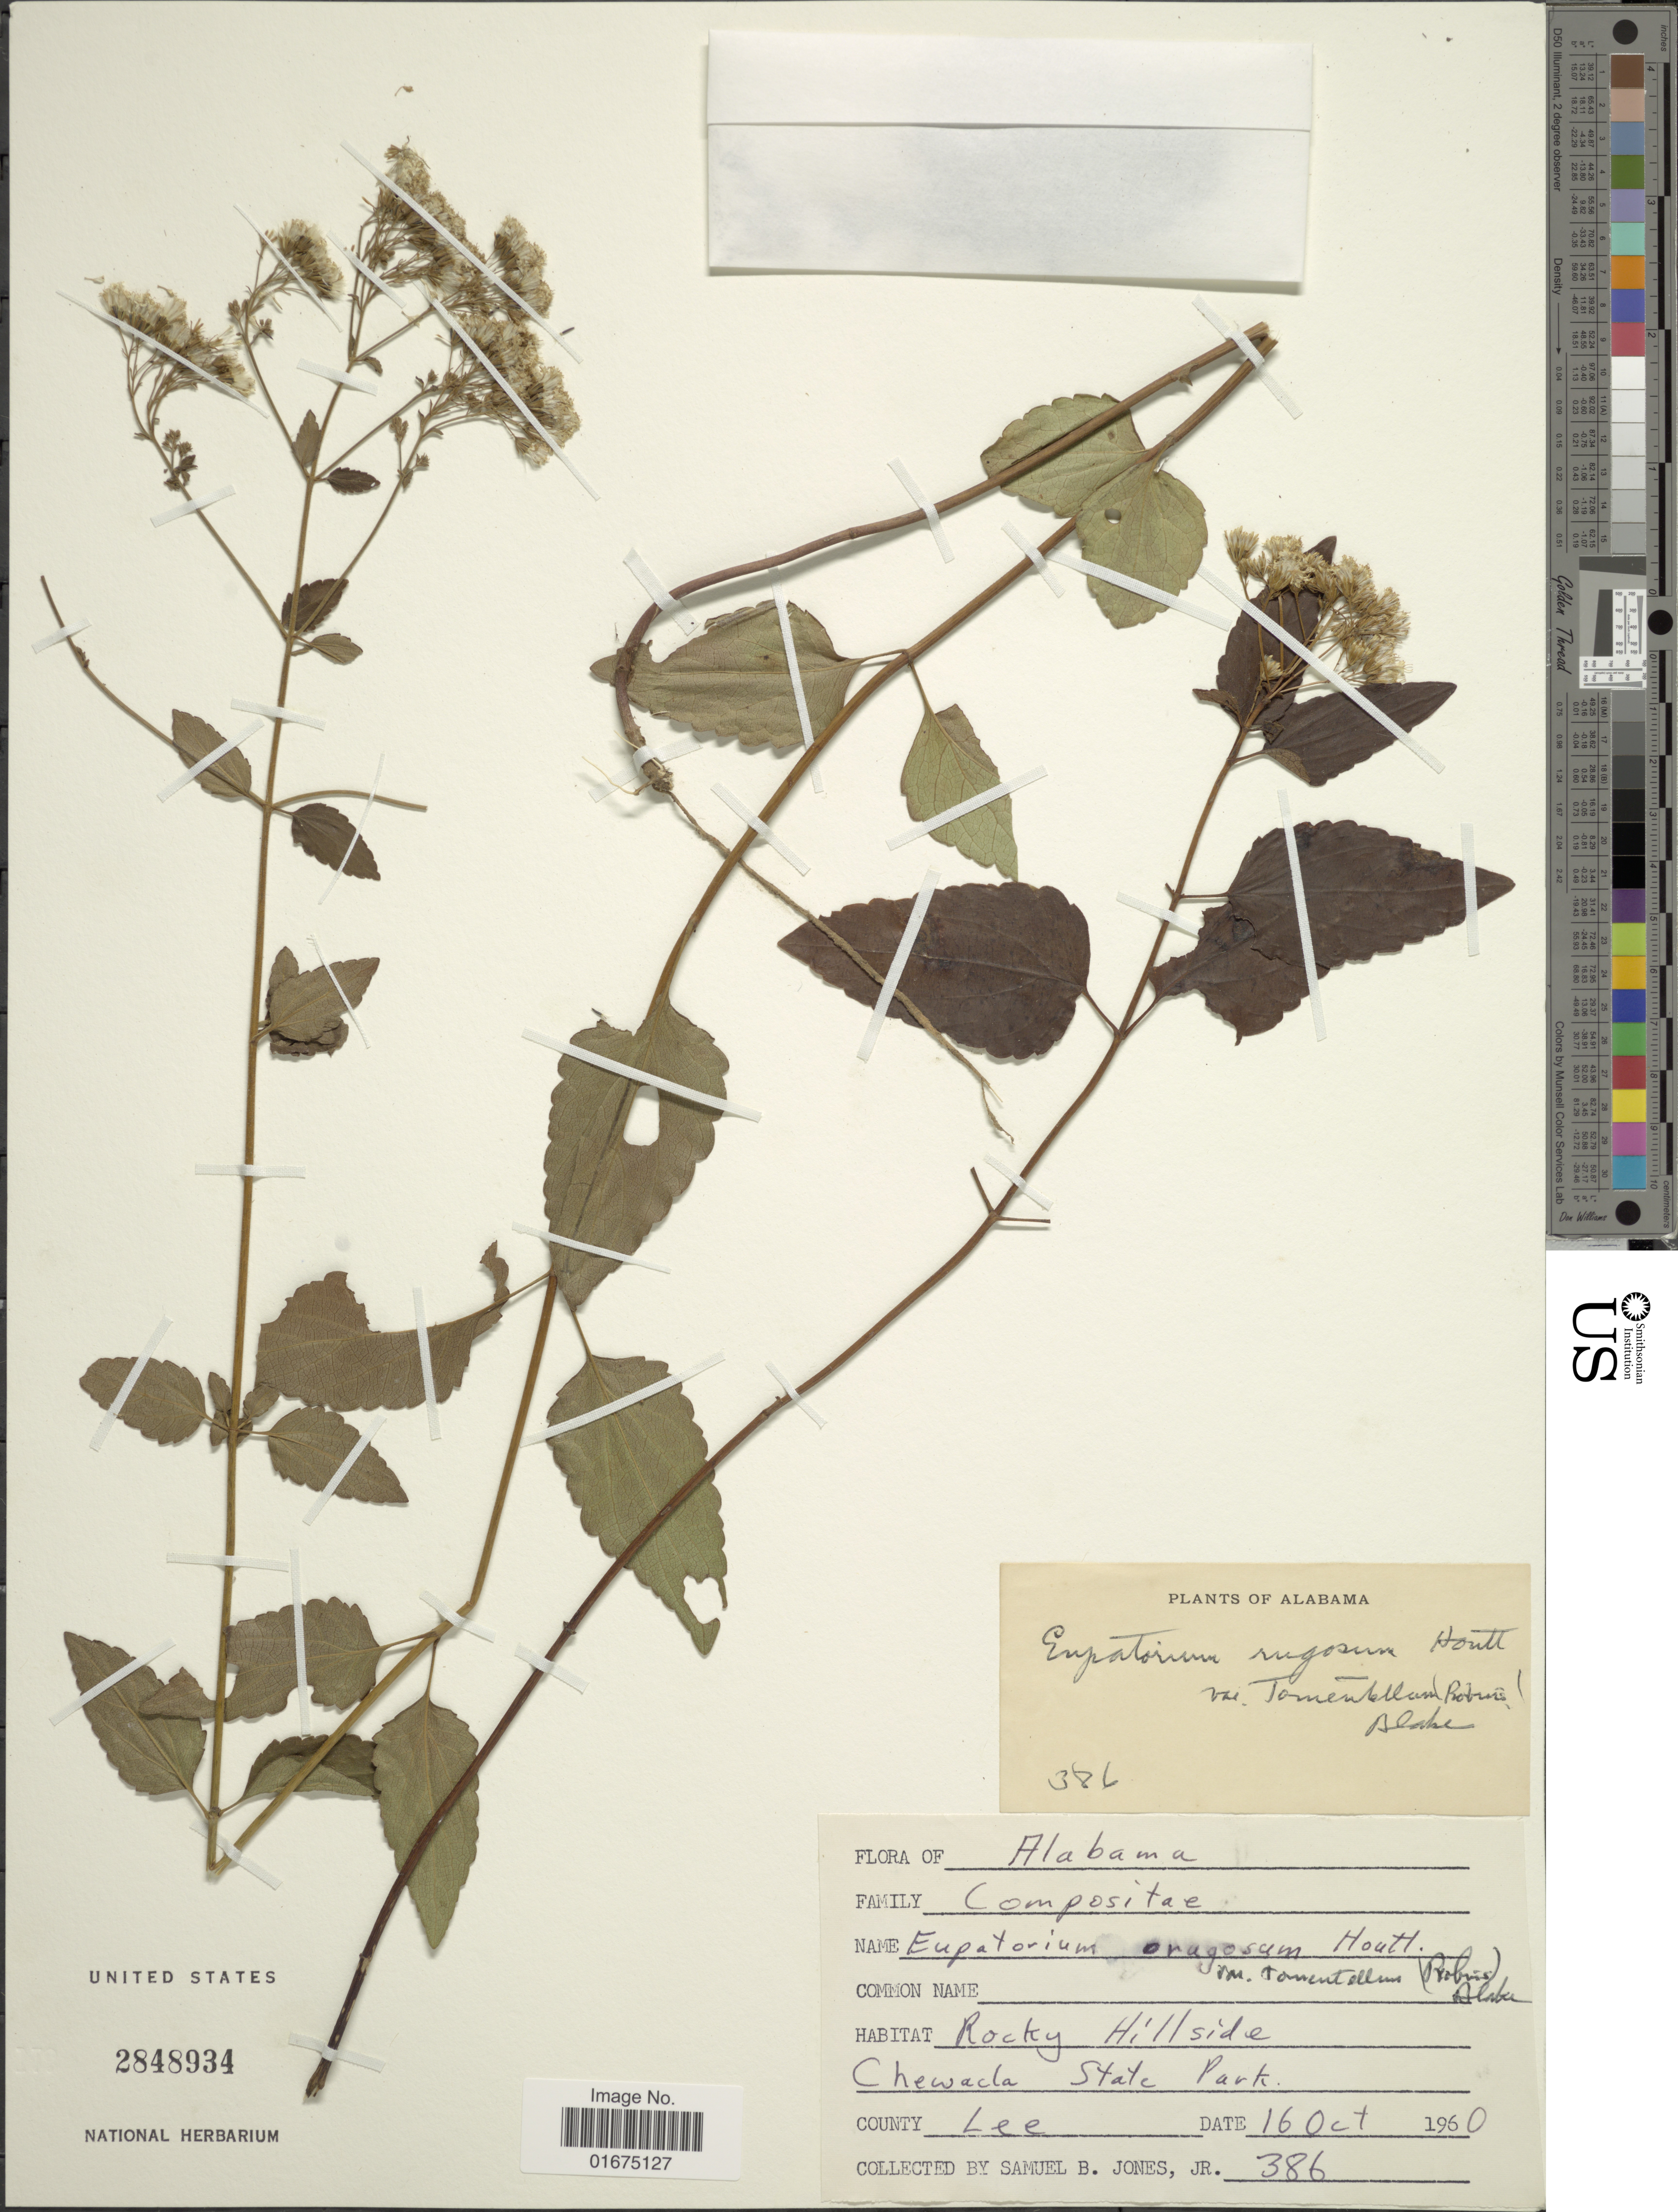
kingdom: Plantae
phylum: Tracheophyta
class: Magnoliopsida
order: Asterales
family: Asteraceae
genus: Ageratina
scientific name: Ageratina aromatica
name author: (L.) Spach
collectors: S. B. Jones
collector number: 386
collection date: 1960-10-16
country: United States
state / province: Alabama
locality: Chewacla State Park, County Lee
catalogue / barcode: US 2848934